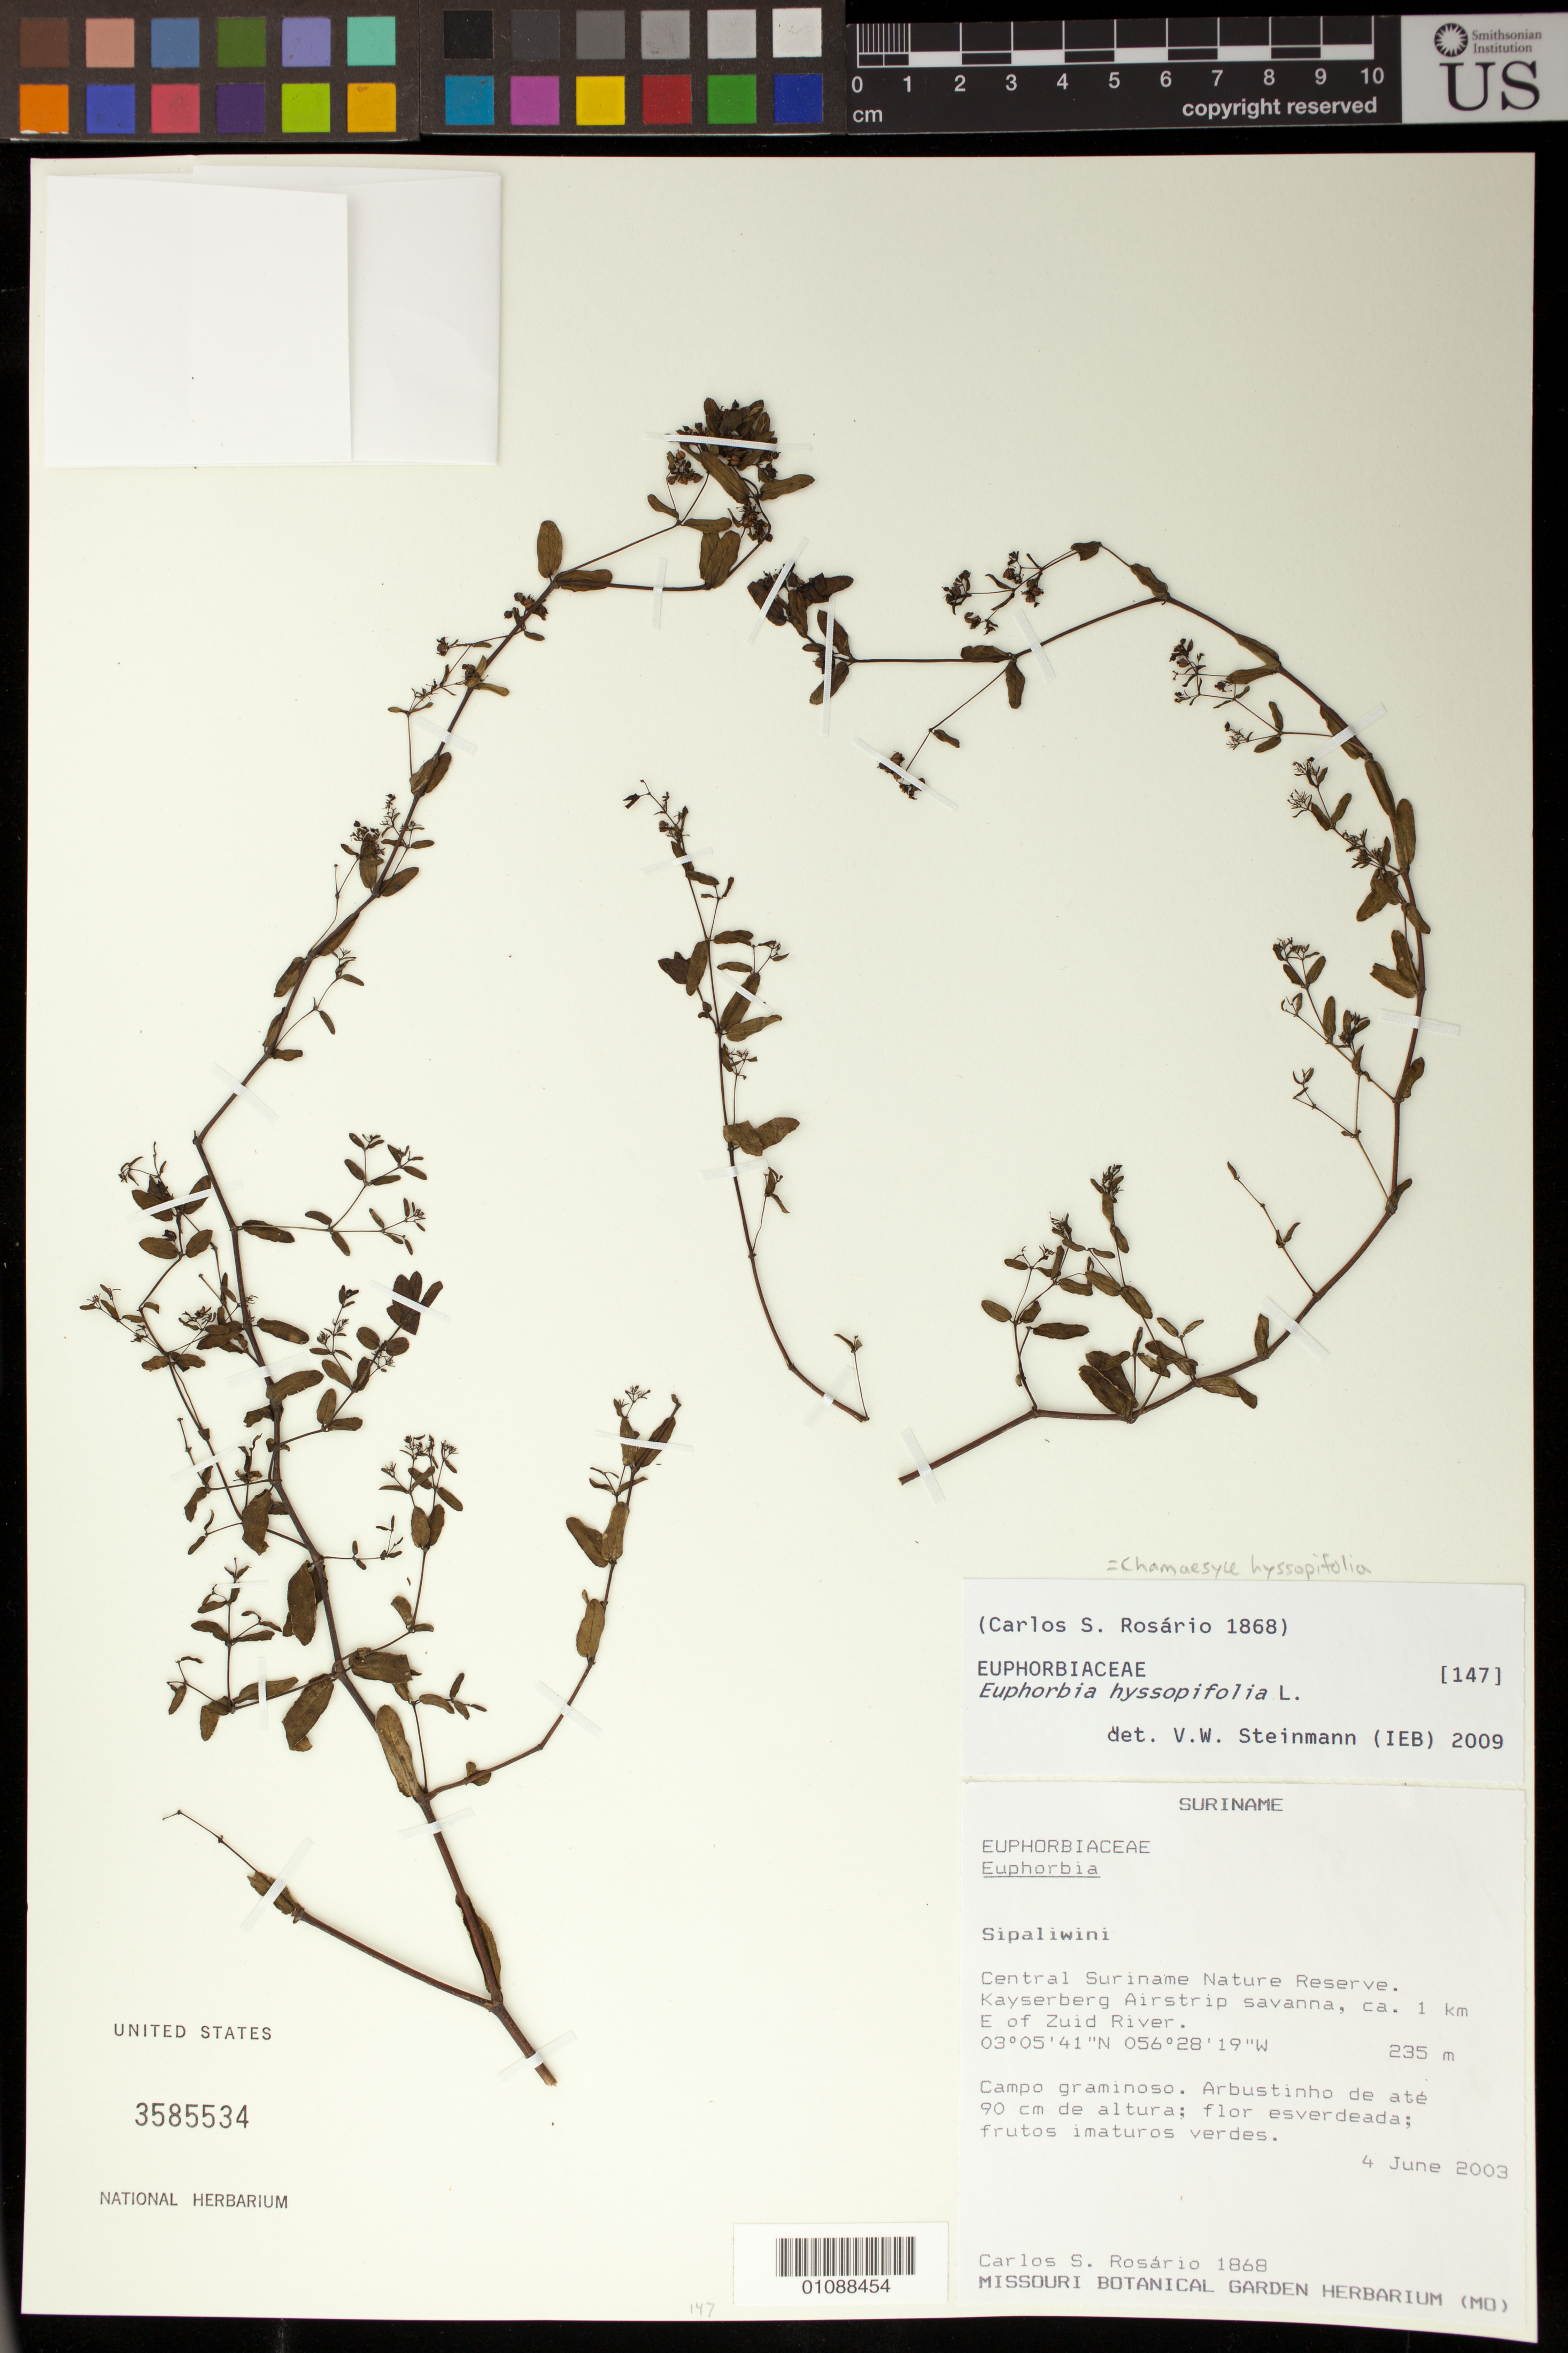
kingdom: Plantae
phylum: Tracheophyta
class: Magnoliopsida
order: Malpighiales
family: Euphorbiaceae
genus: Euphorbia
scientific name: Euphorbia hyssopifolia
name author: L.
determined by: Steinmann, Victor W.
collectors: C. S. Rosário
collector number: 1868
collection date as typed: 4-Jun-03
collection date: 2003-06-04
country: Suriname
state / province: Sipaliwini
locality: Central SURINAMEe Nature Reserve. Kayserberg Airstrip savanna, ca. 1km E of Zuid River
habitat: Campo graminoso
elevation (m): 235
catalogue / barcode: US 3585534